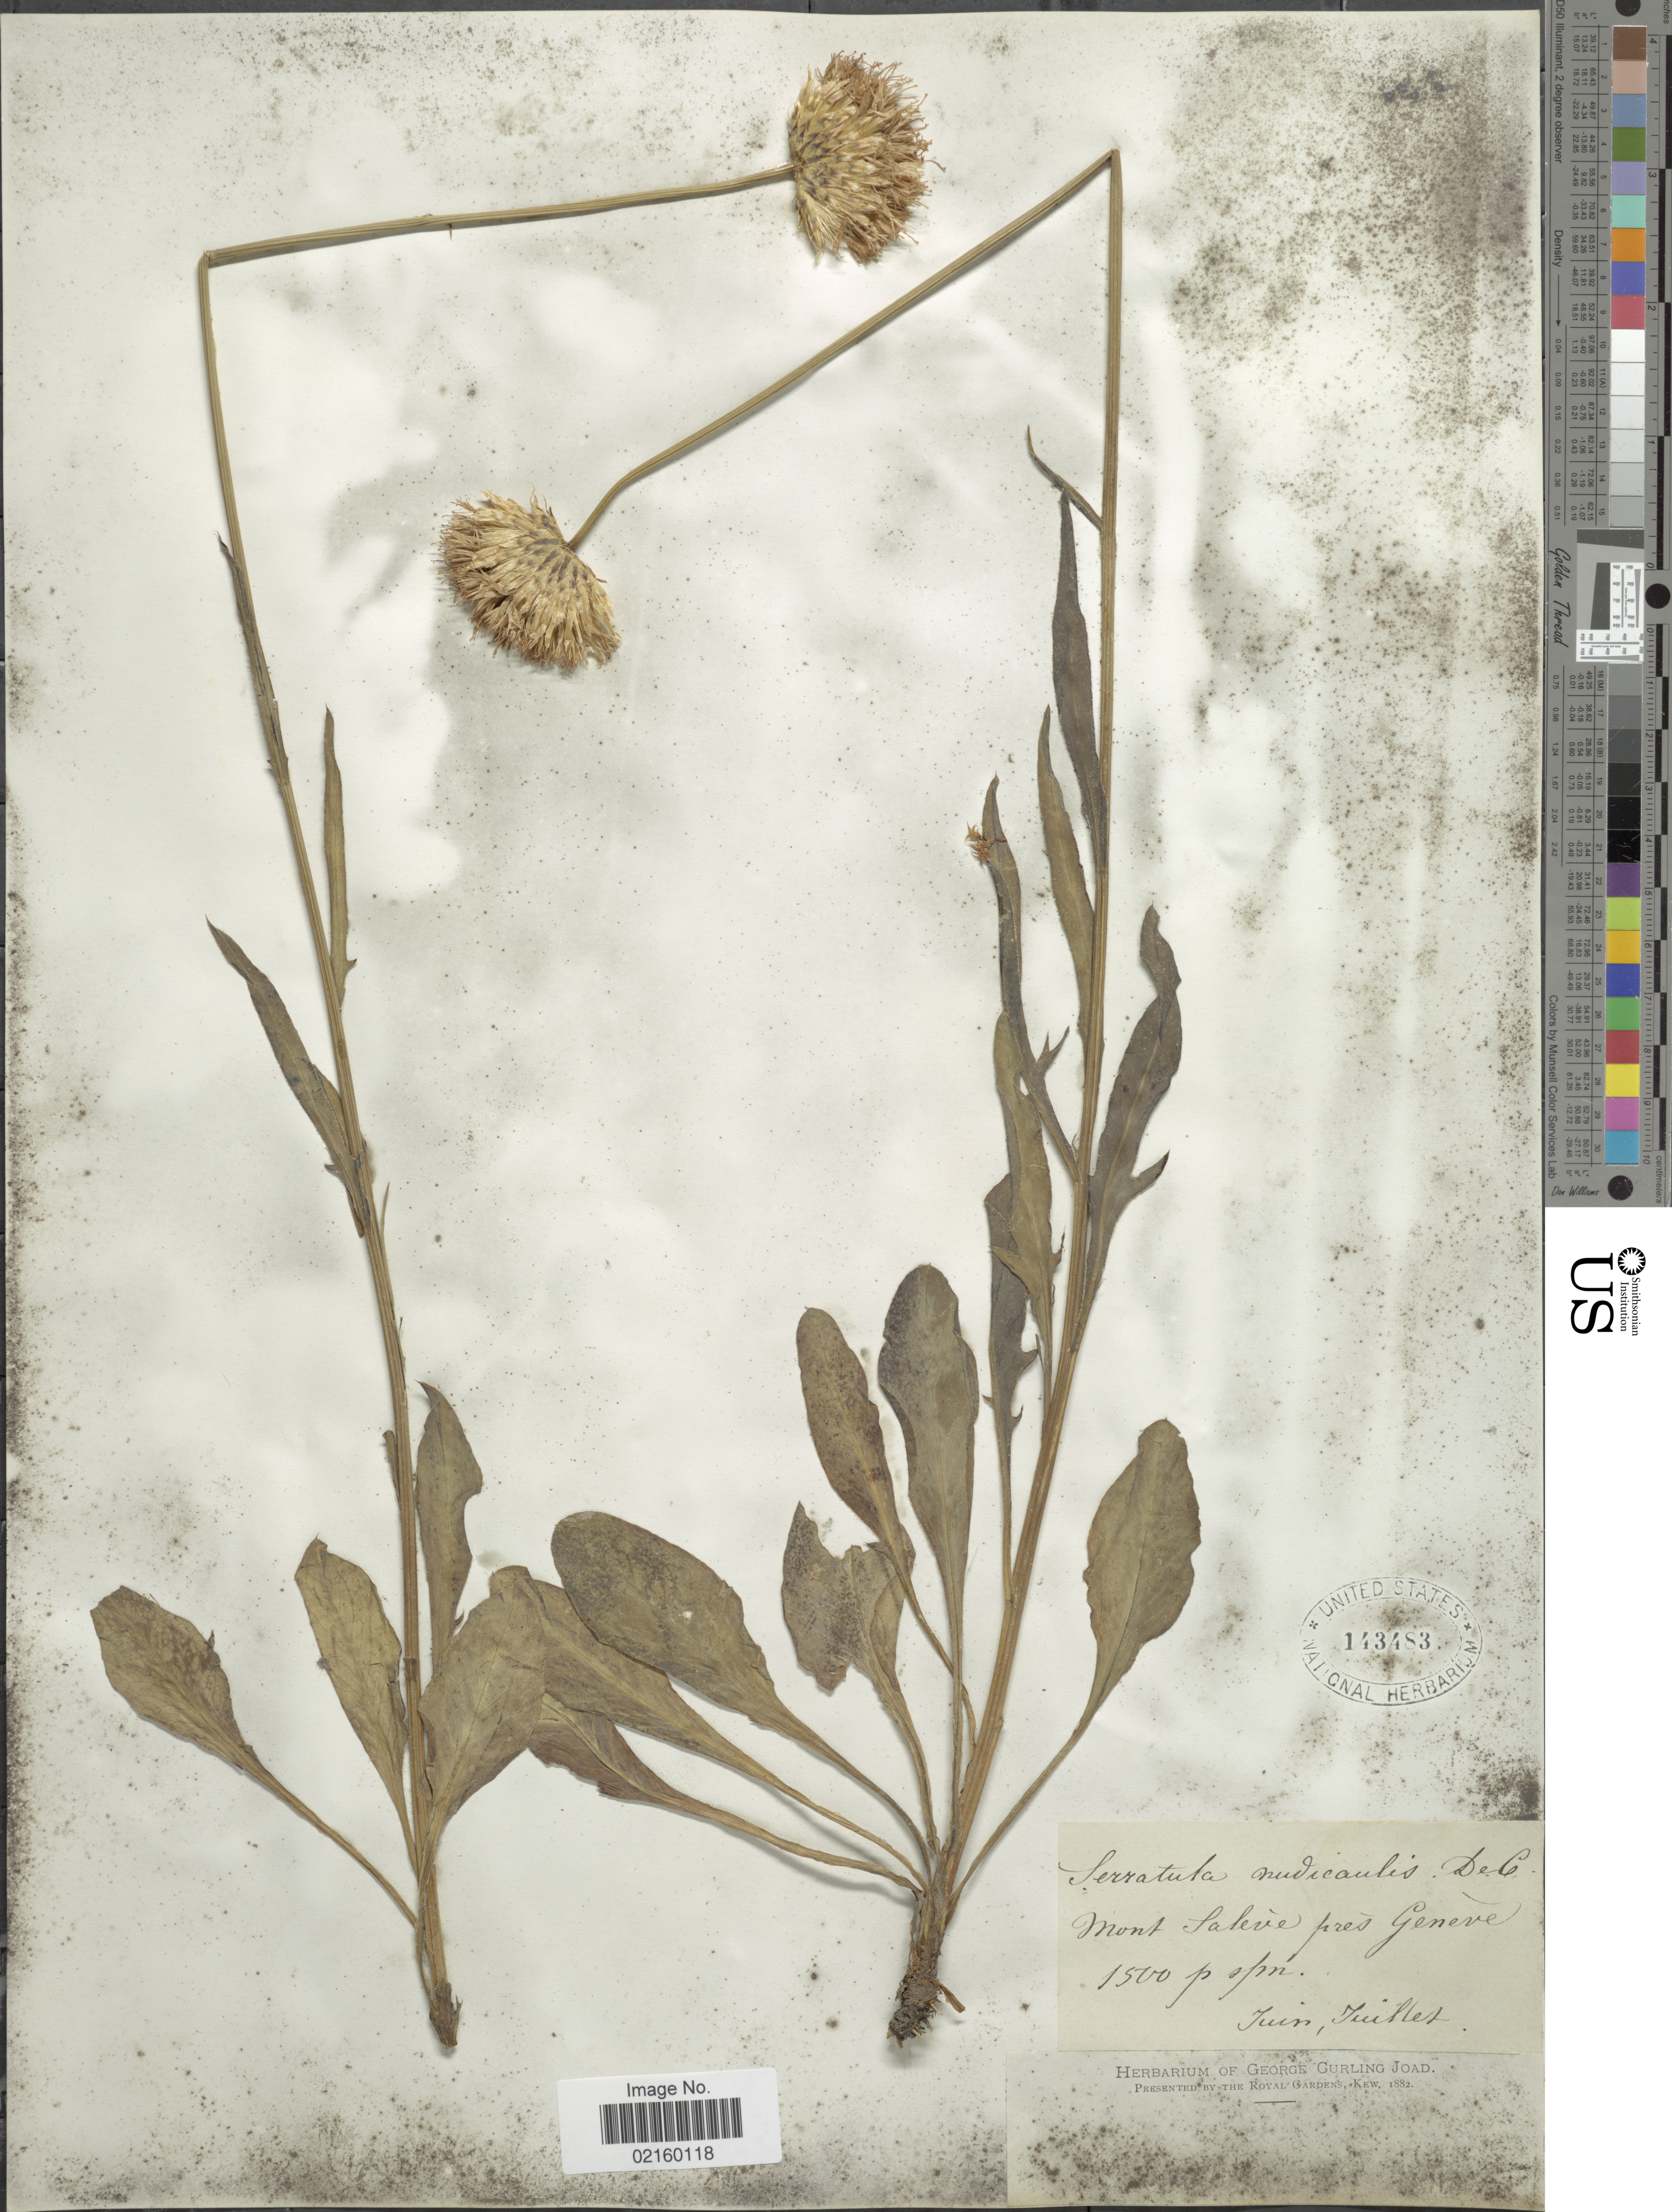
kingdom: Plantae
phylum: Tracheophyta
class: Magnoliopsida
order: Asterales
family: Asteraceae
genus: Klasea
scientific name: Klasea nudicaulis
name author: (L.) Fourr.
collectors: ex herb. George Curling Joad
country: Switzerland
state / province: Genève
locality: Mont Saleve, pres Geneve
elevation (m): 457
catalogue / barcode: US 143483